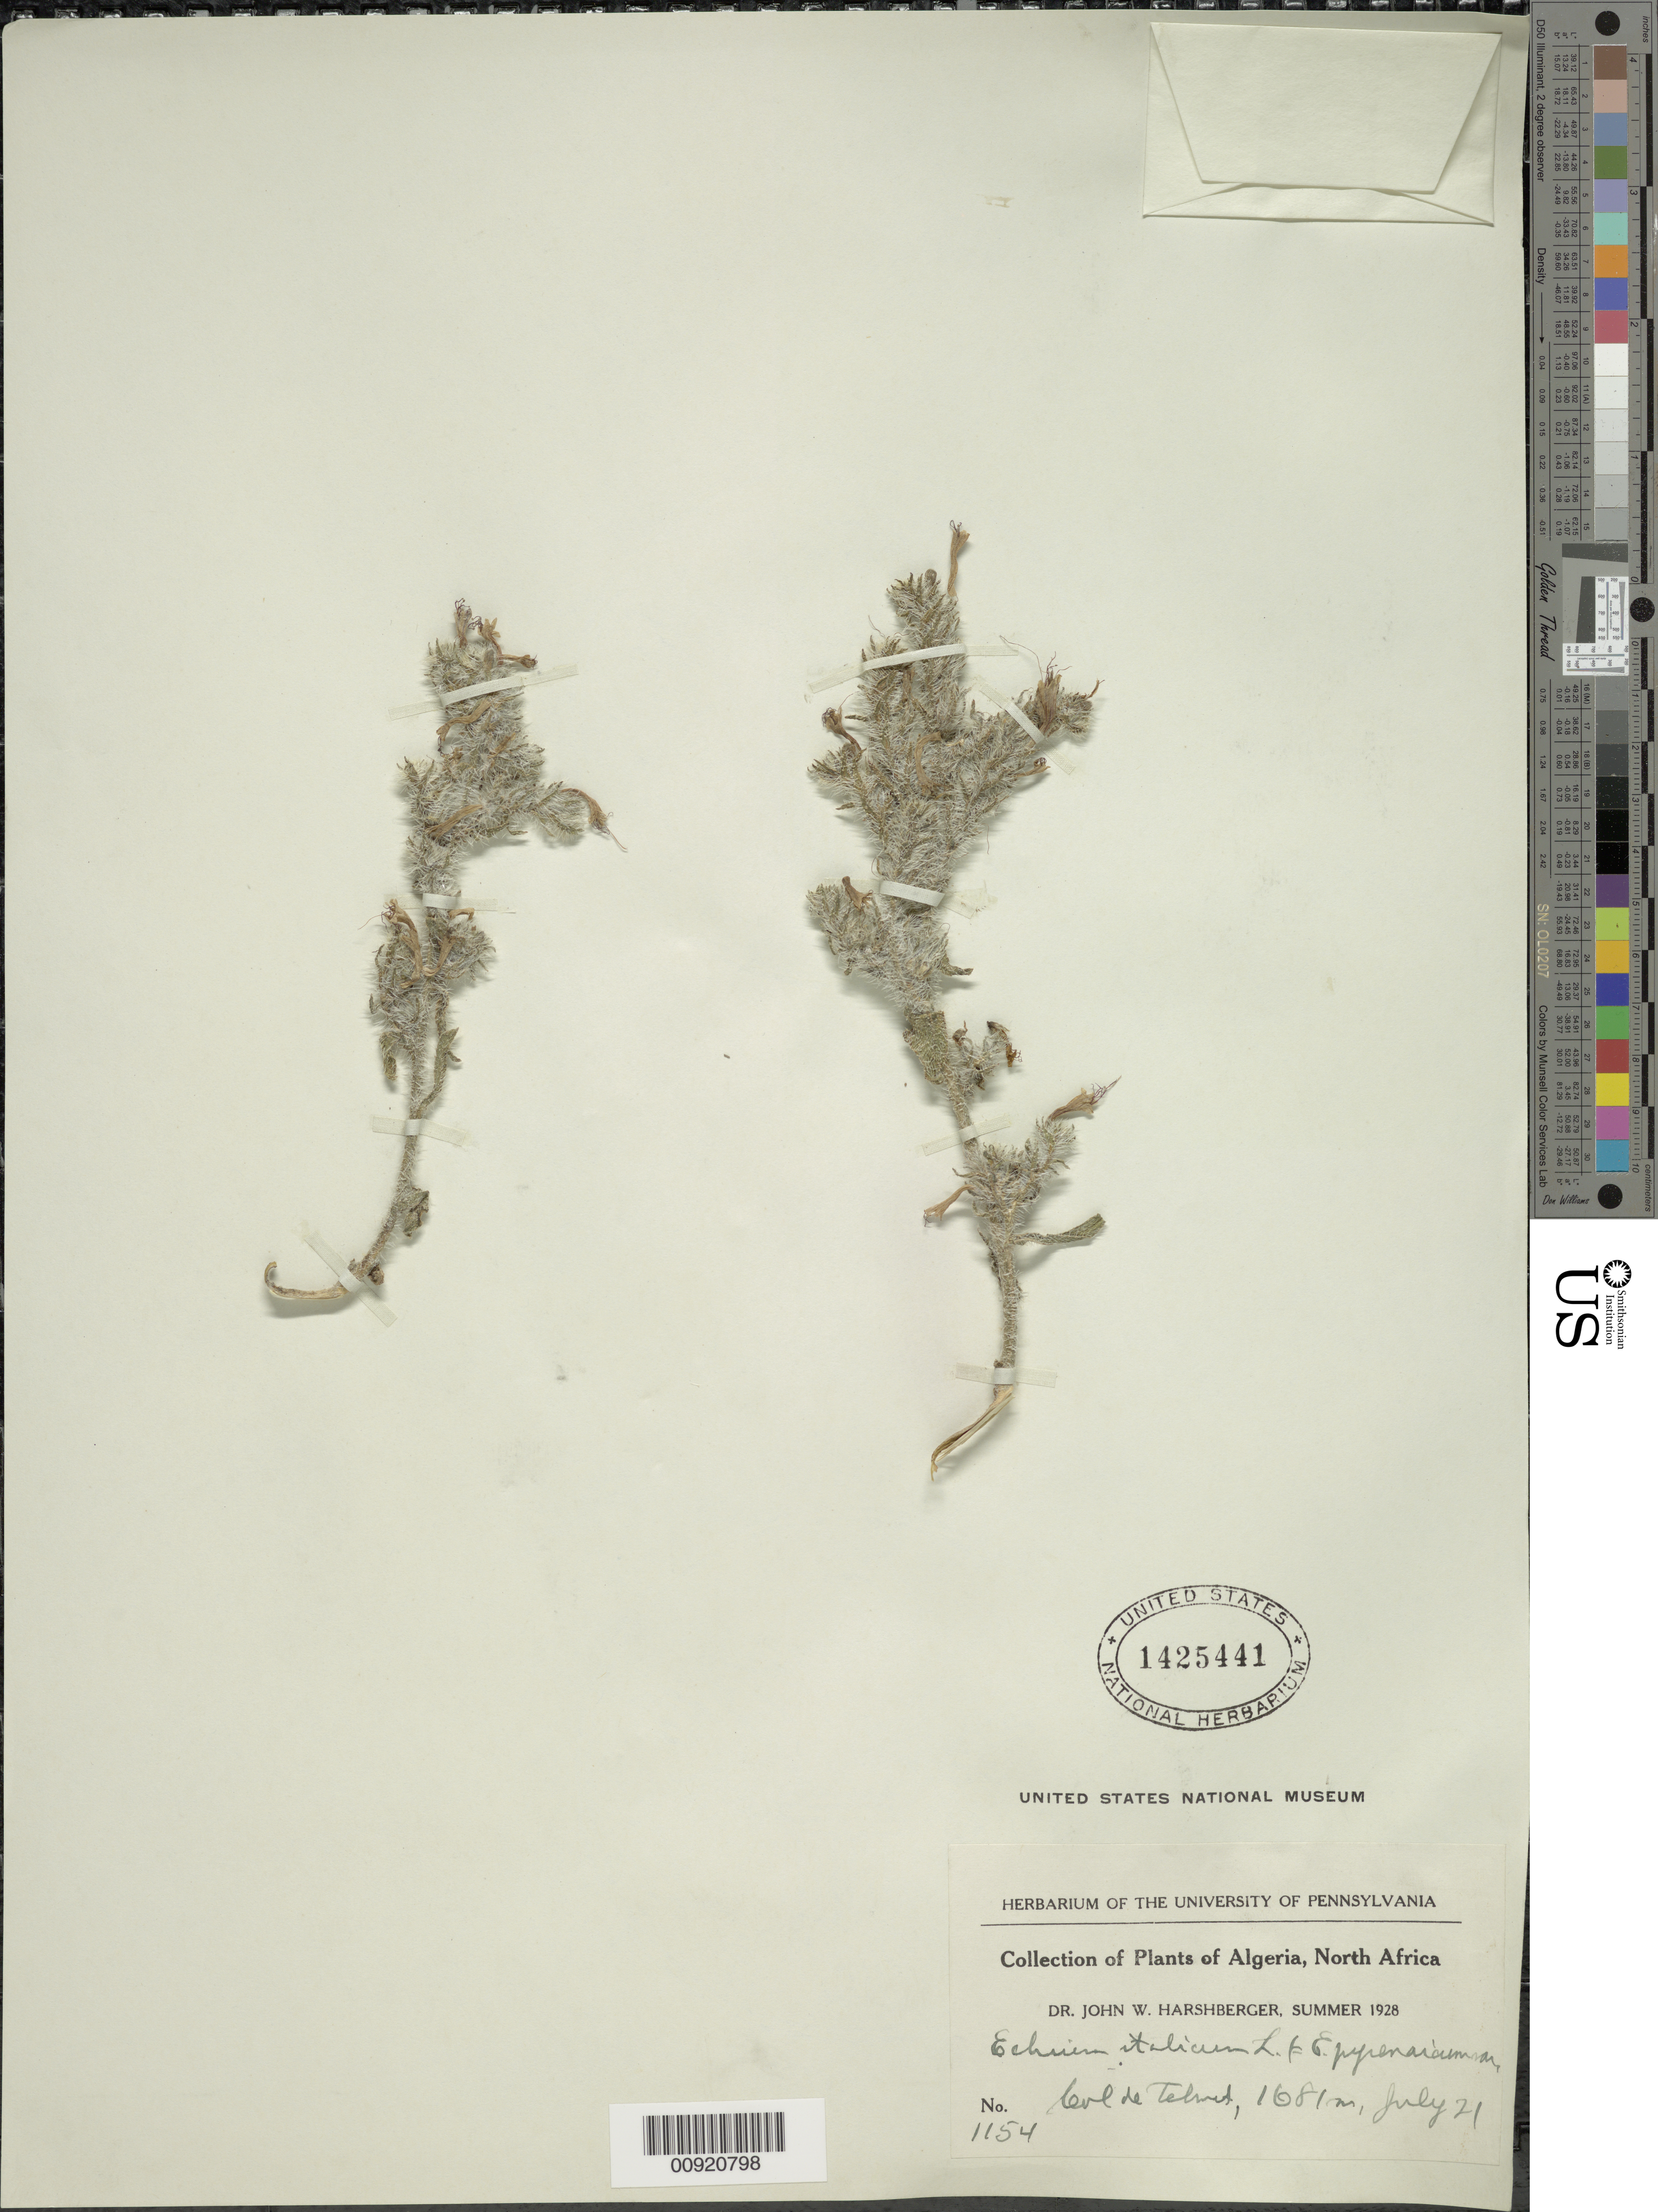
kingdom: Plantae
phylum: Tracheophyta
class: Magnoliopsida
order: Boraginales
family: Boraginaceae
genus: Echium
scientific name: Echium italicum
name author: L.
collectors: J. W. Harshberger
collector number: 1154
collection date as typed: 21 Jul 1928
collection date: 1928-07-21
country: Algeria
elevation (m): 1681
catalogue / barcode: US 1425441